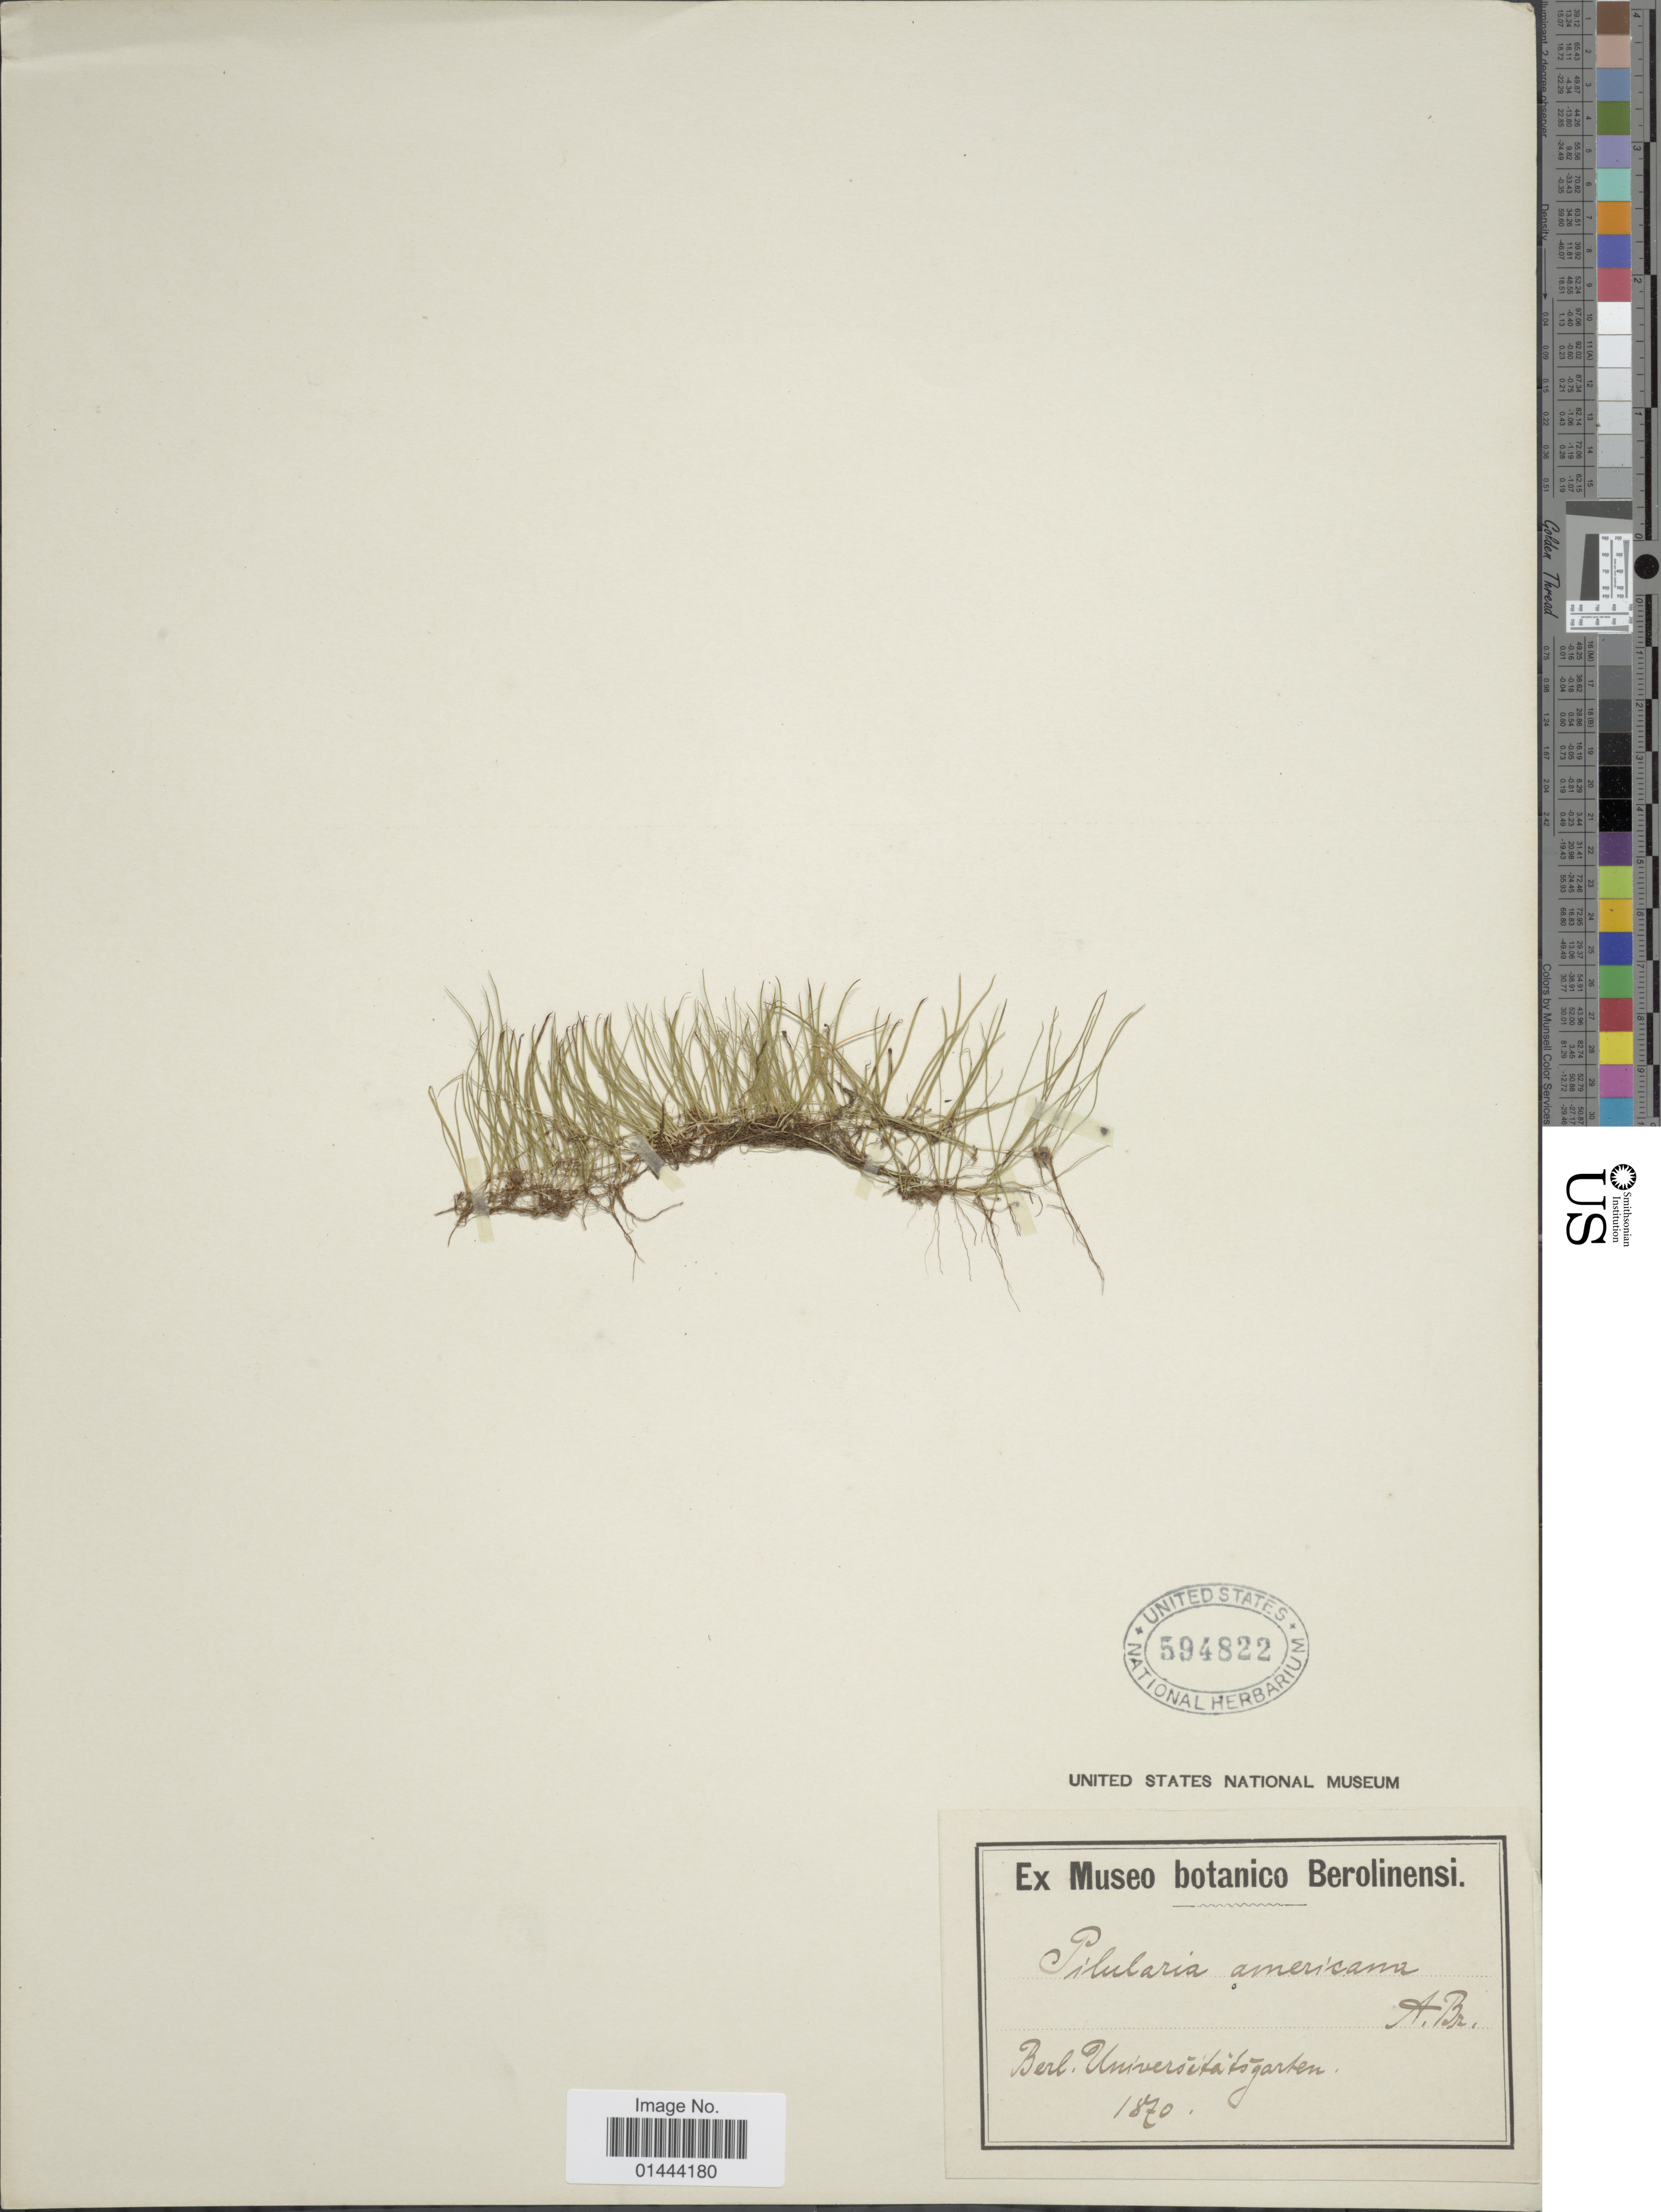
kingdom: Plantae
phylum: Tracheophyta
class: Polypodiopsida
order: Salviniales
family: Marsileaceae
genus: Pilularia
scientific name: Pilularia americana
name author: A. Braun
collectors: ex Museo Botanico Berolinensi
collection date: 1870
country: Germany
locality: Berl. Universitats garten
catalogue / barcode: US 594822